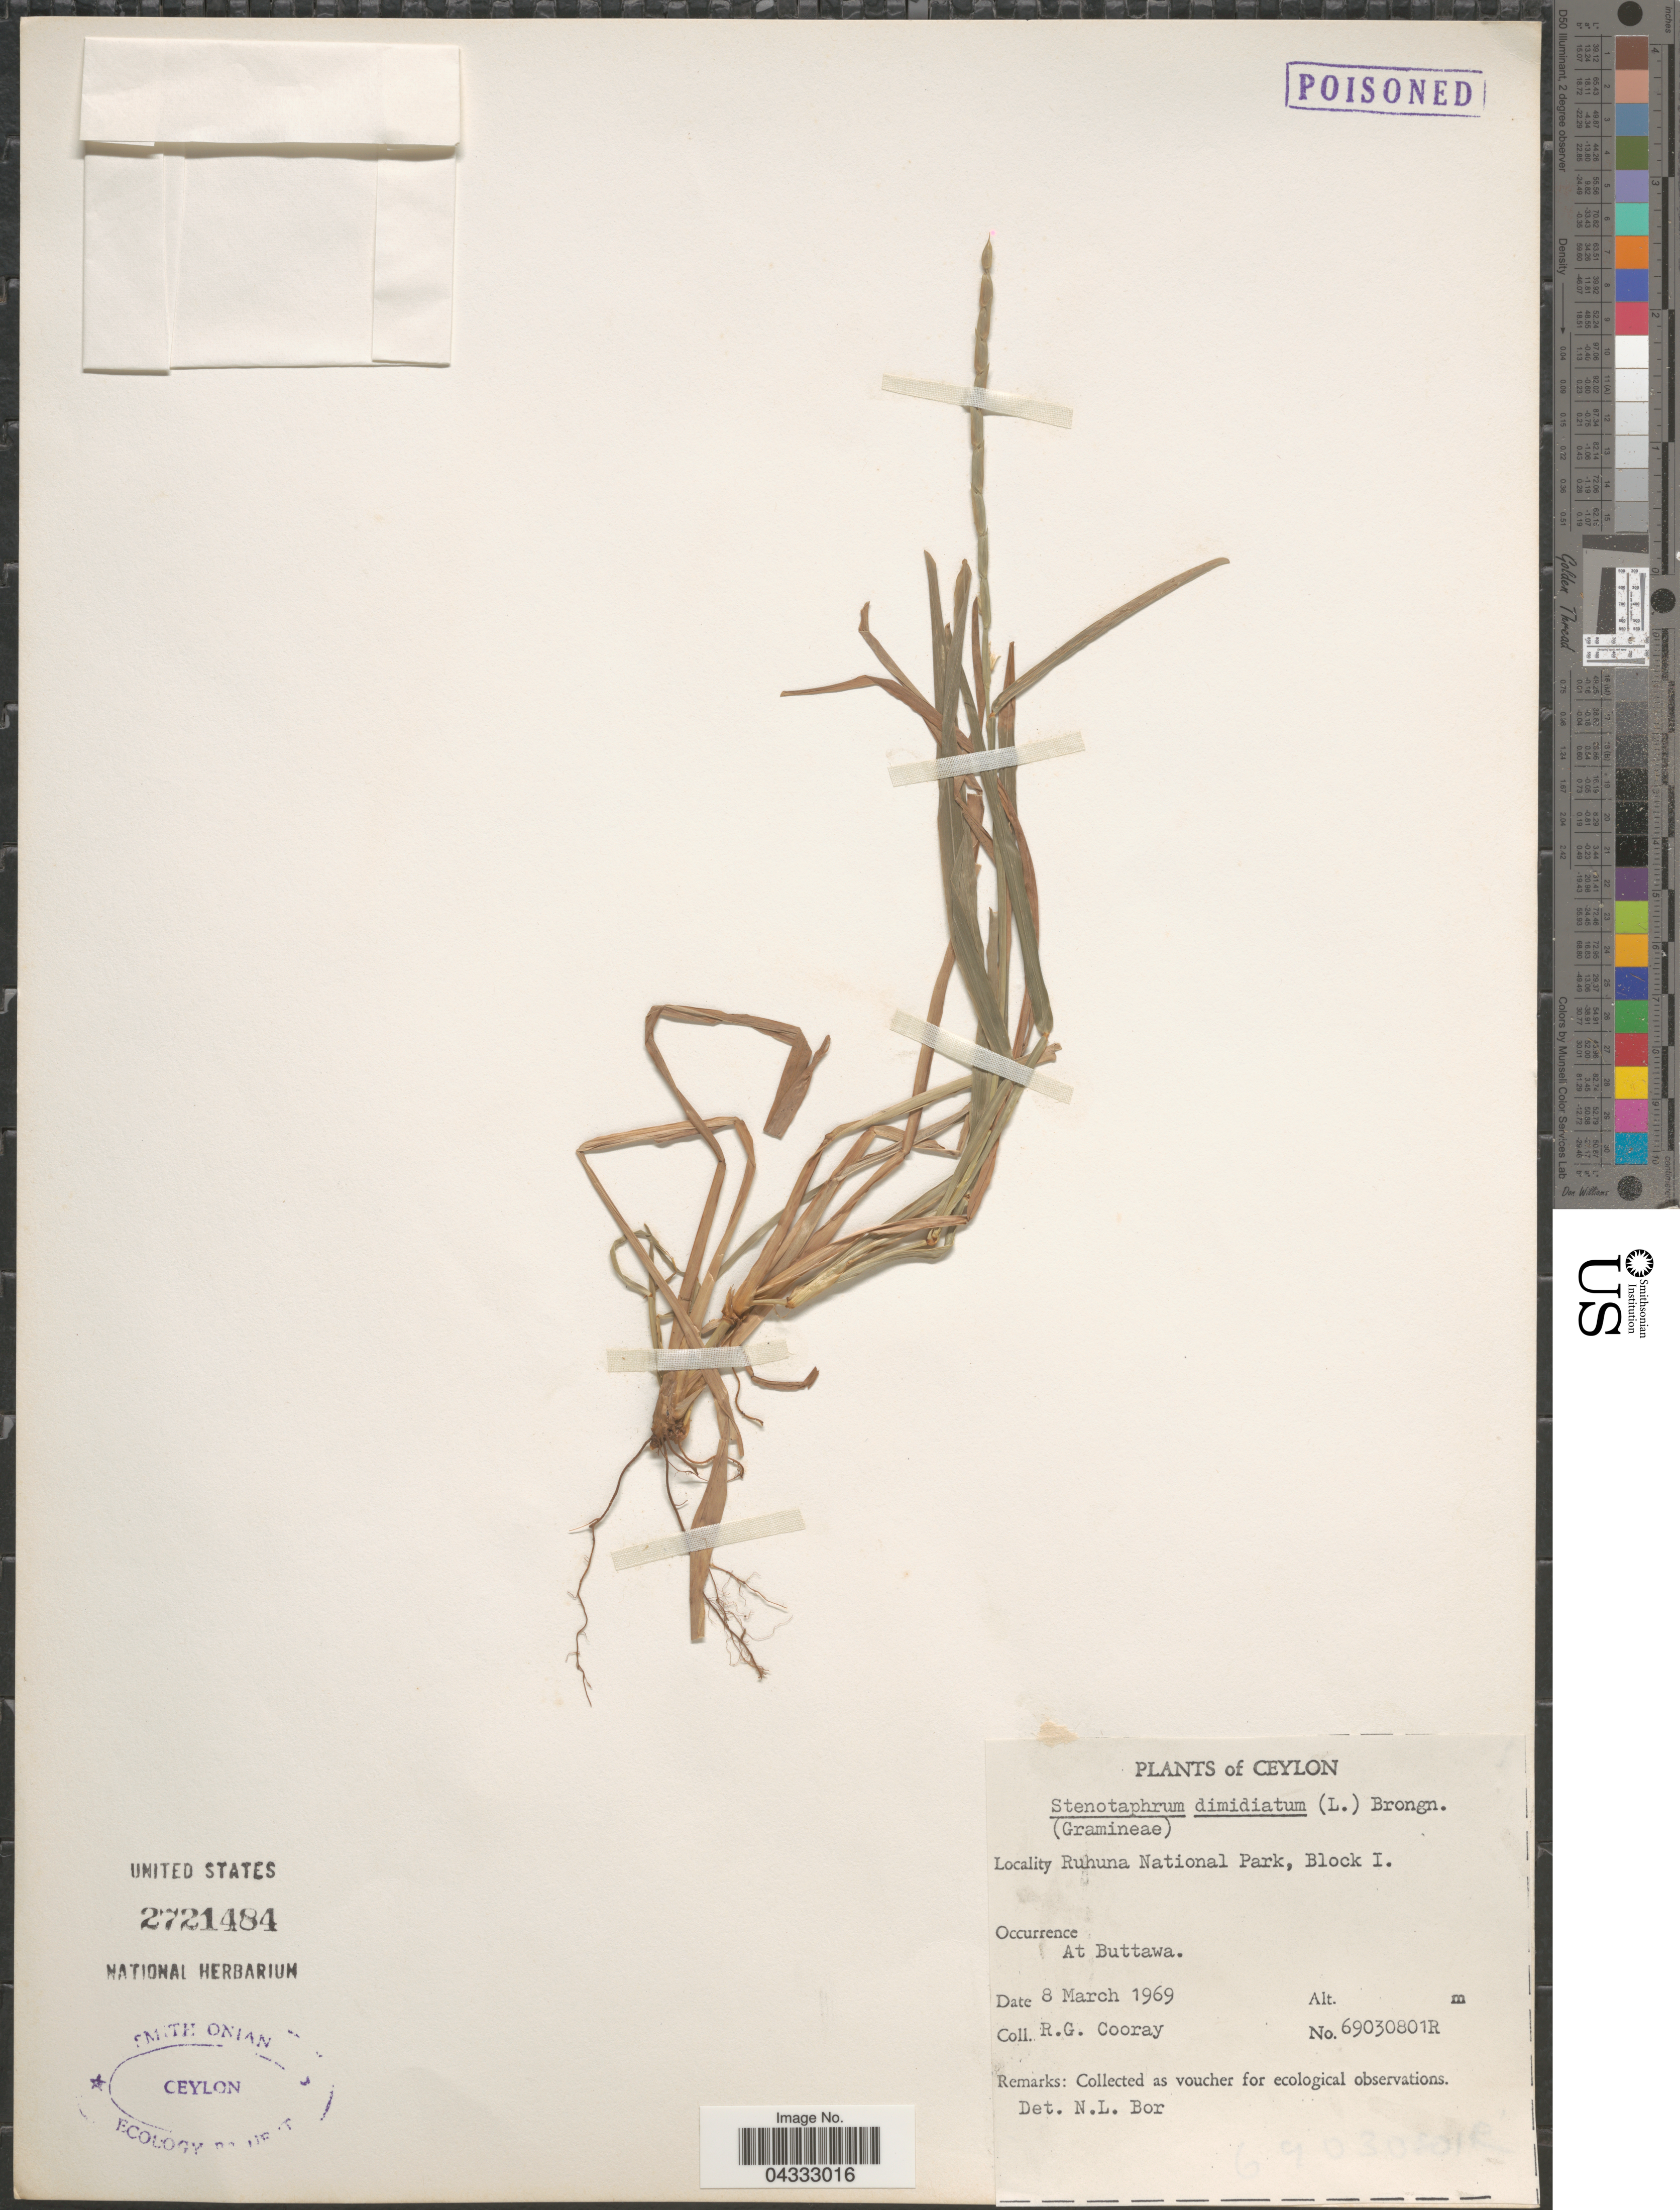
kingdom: Plantae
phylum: Tracheophyta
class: Liliopsida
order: Poales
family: Poaceae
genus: Stenotaphrum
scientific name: Stenotaphrum dimidiatum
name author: (L.) Brongn.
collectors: R. Cooray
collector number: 69030801R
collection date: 1969-03-08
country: Sri Lanka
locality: Ceylon. Ruhuna National Park, Block I. At Buttawa.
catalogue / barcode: US 2721484